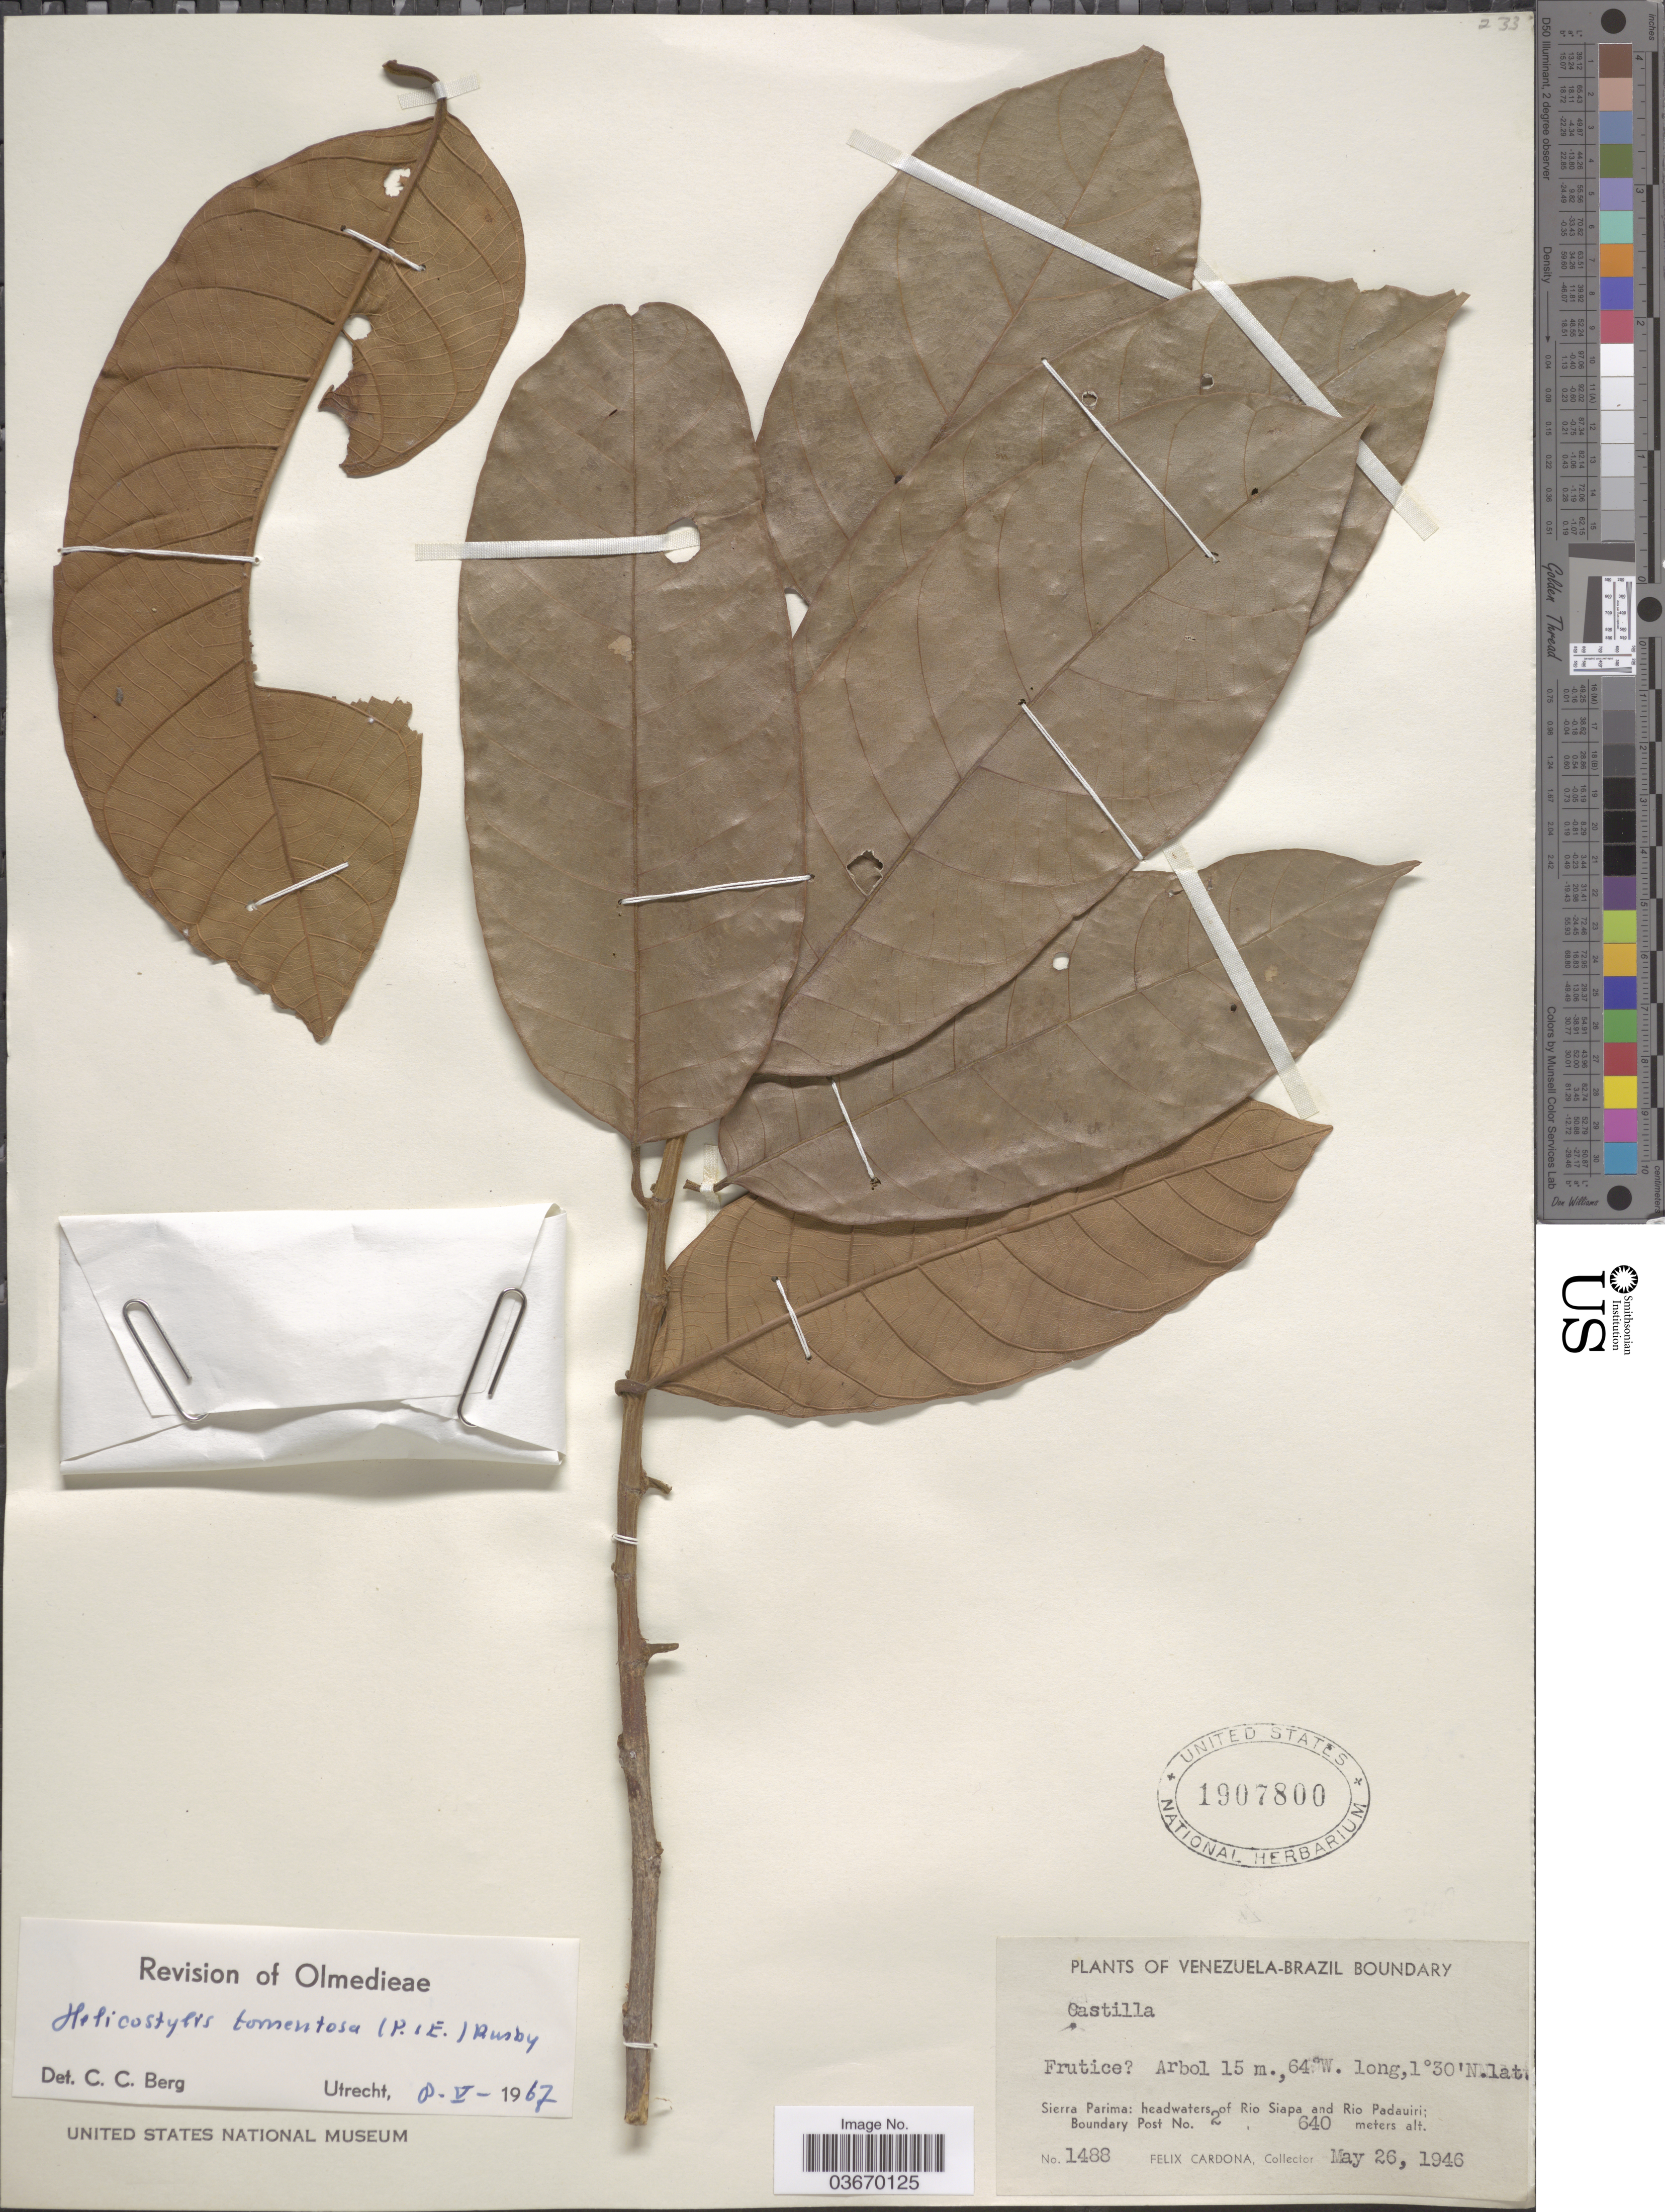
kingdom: Plantae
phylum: Tracheophyta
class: Magnoliopsida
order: Rosales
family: Moraceae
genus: Helicostylis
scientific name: Helicostylis tomentosa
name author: (Poepp. & Endl.) Rusby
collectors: F. Cardona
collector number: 1488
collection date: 1946-05-26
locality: Venezuela-Brazil Boundary. Sierra Parima: headwaters of Rio Siapa and Rio Padauiri; Boundary Post No. 2.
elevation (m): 640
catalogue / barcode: US 1907800